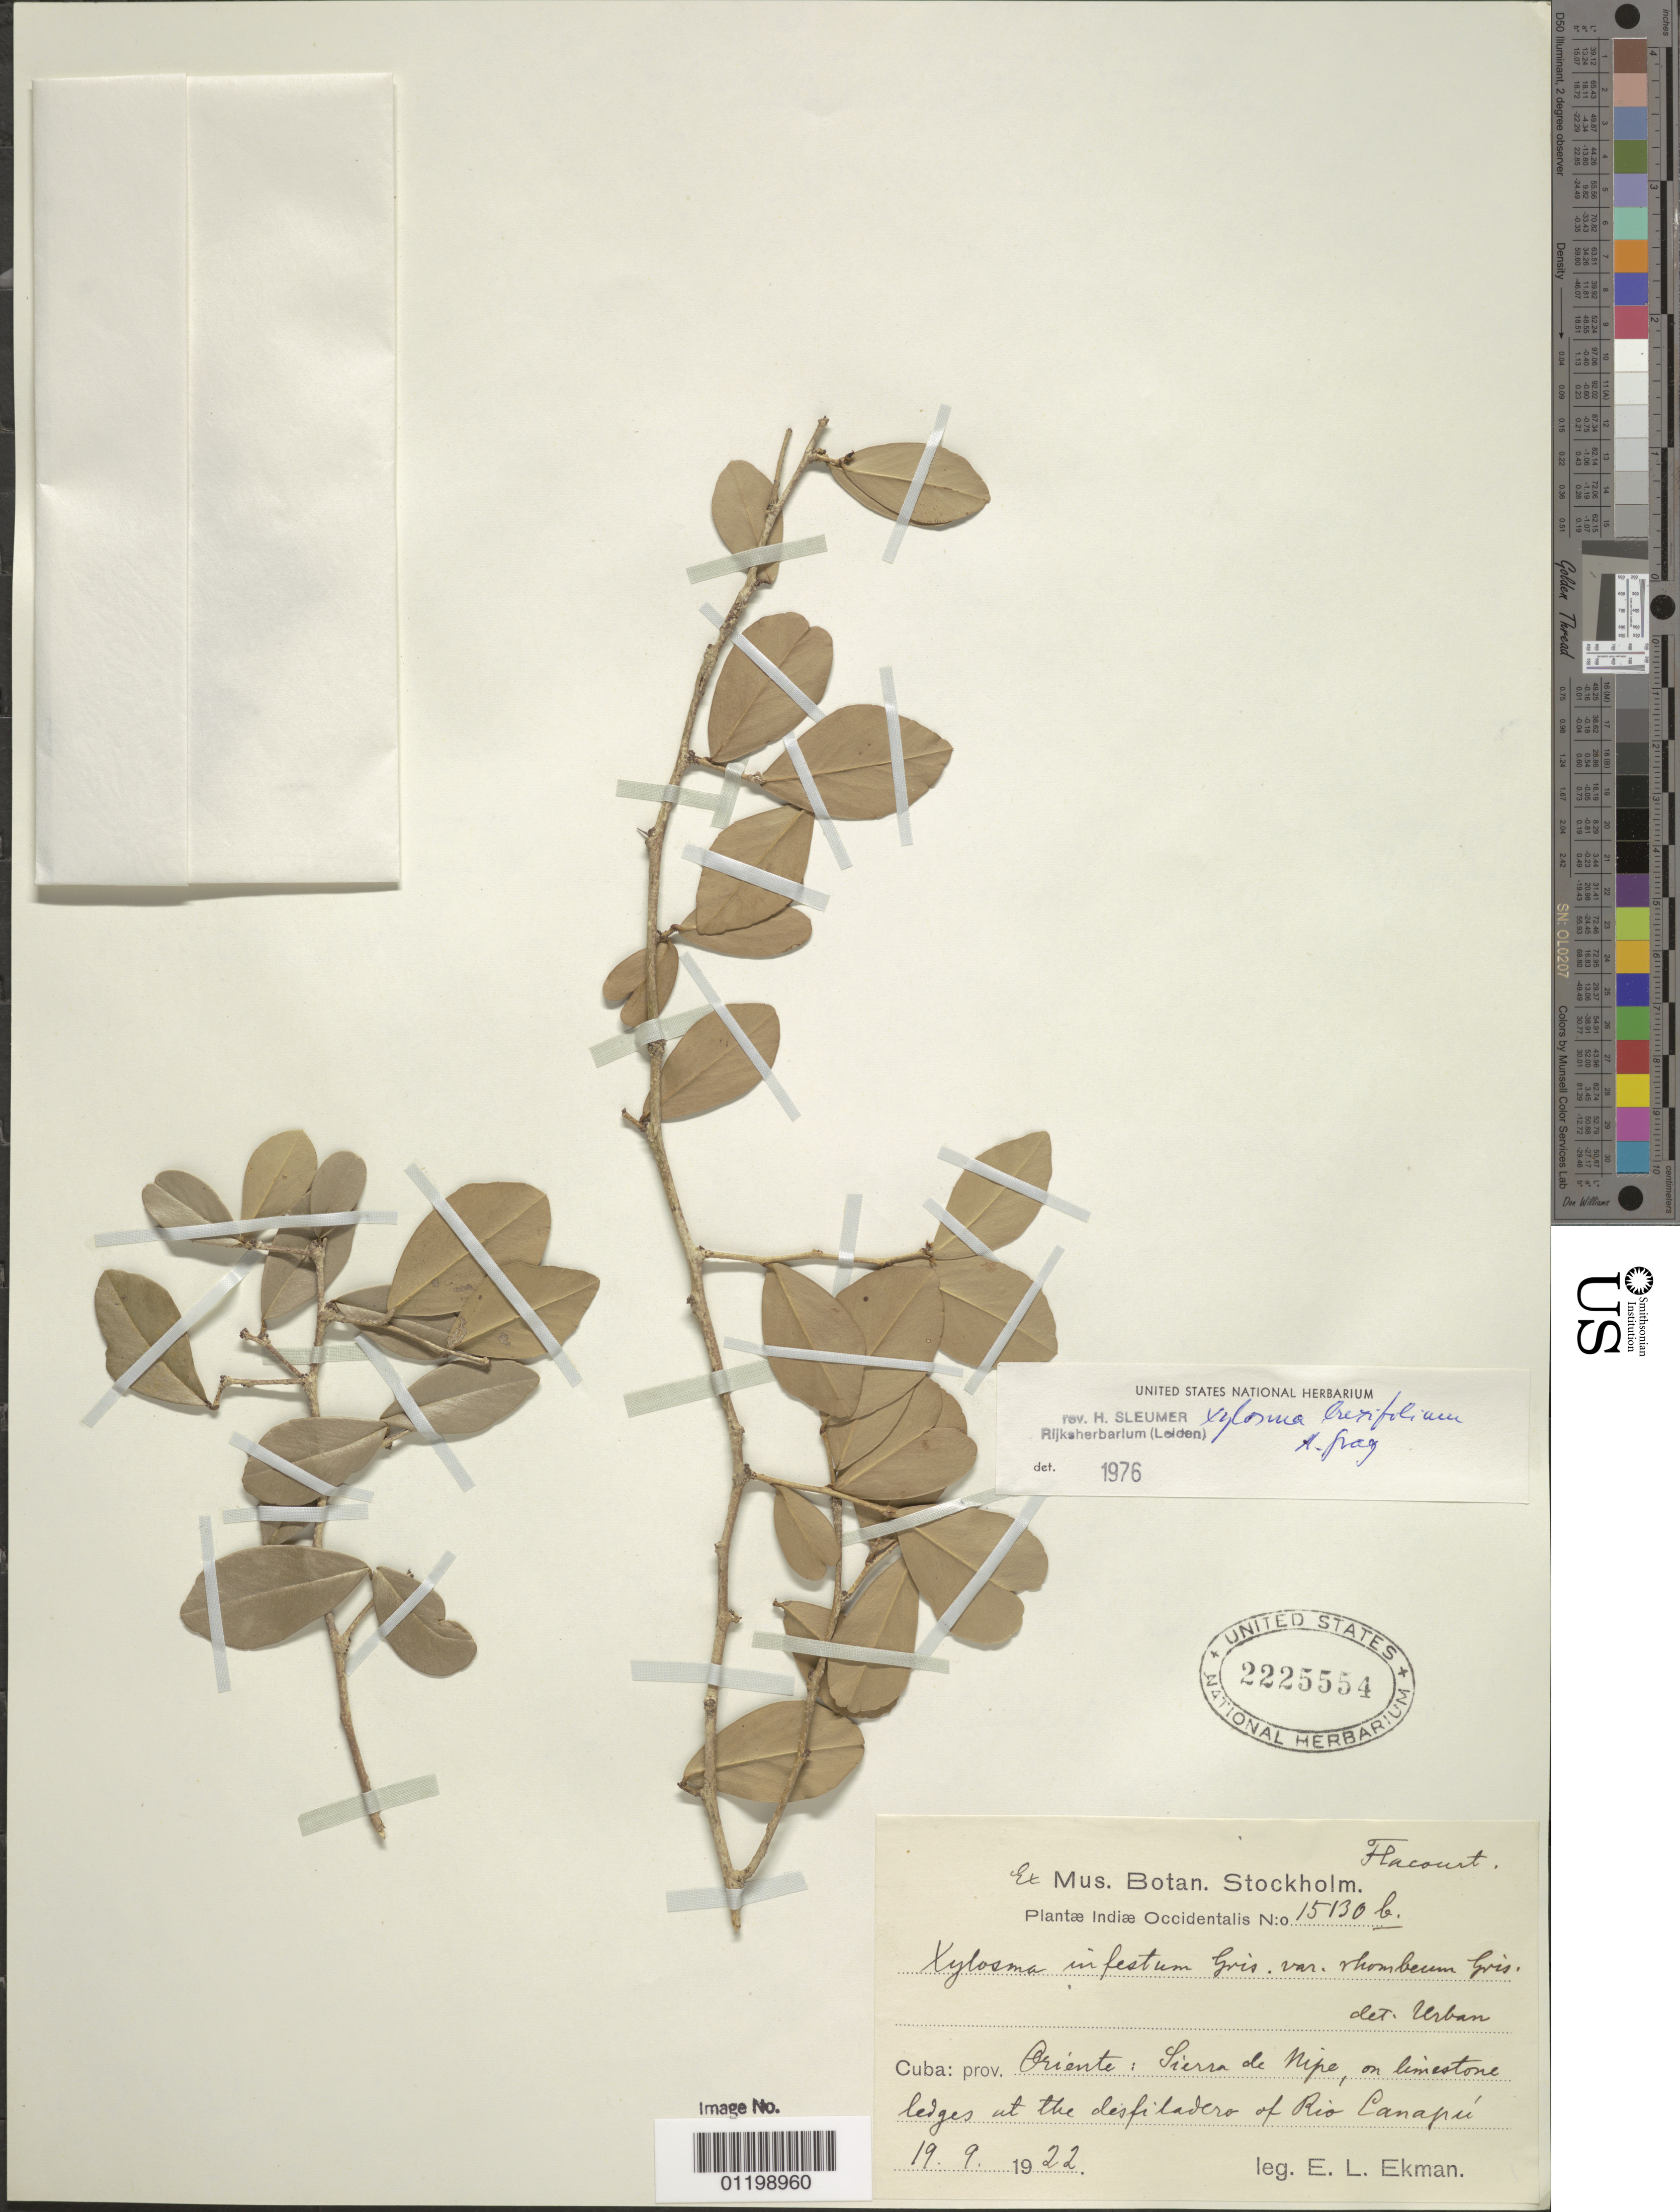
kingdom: Plantae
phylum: Tracheophyta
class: Magnoliopsida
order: Malpighiales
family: Salicaceae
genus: Xylosma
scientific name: Xylosma infesta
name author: Griseb.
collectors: E. L. Ekman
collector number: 15130 b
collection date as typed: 19 Sep 1922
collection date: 1922-09-19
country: Cuba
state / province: Holguín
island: Cuba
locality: Sierra de Nipe, on Limestone ledges, at the desfiladero of rio Canajui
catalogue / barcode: US 2225554